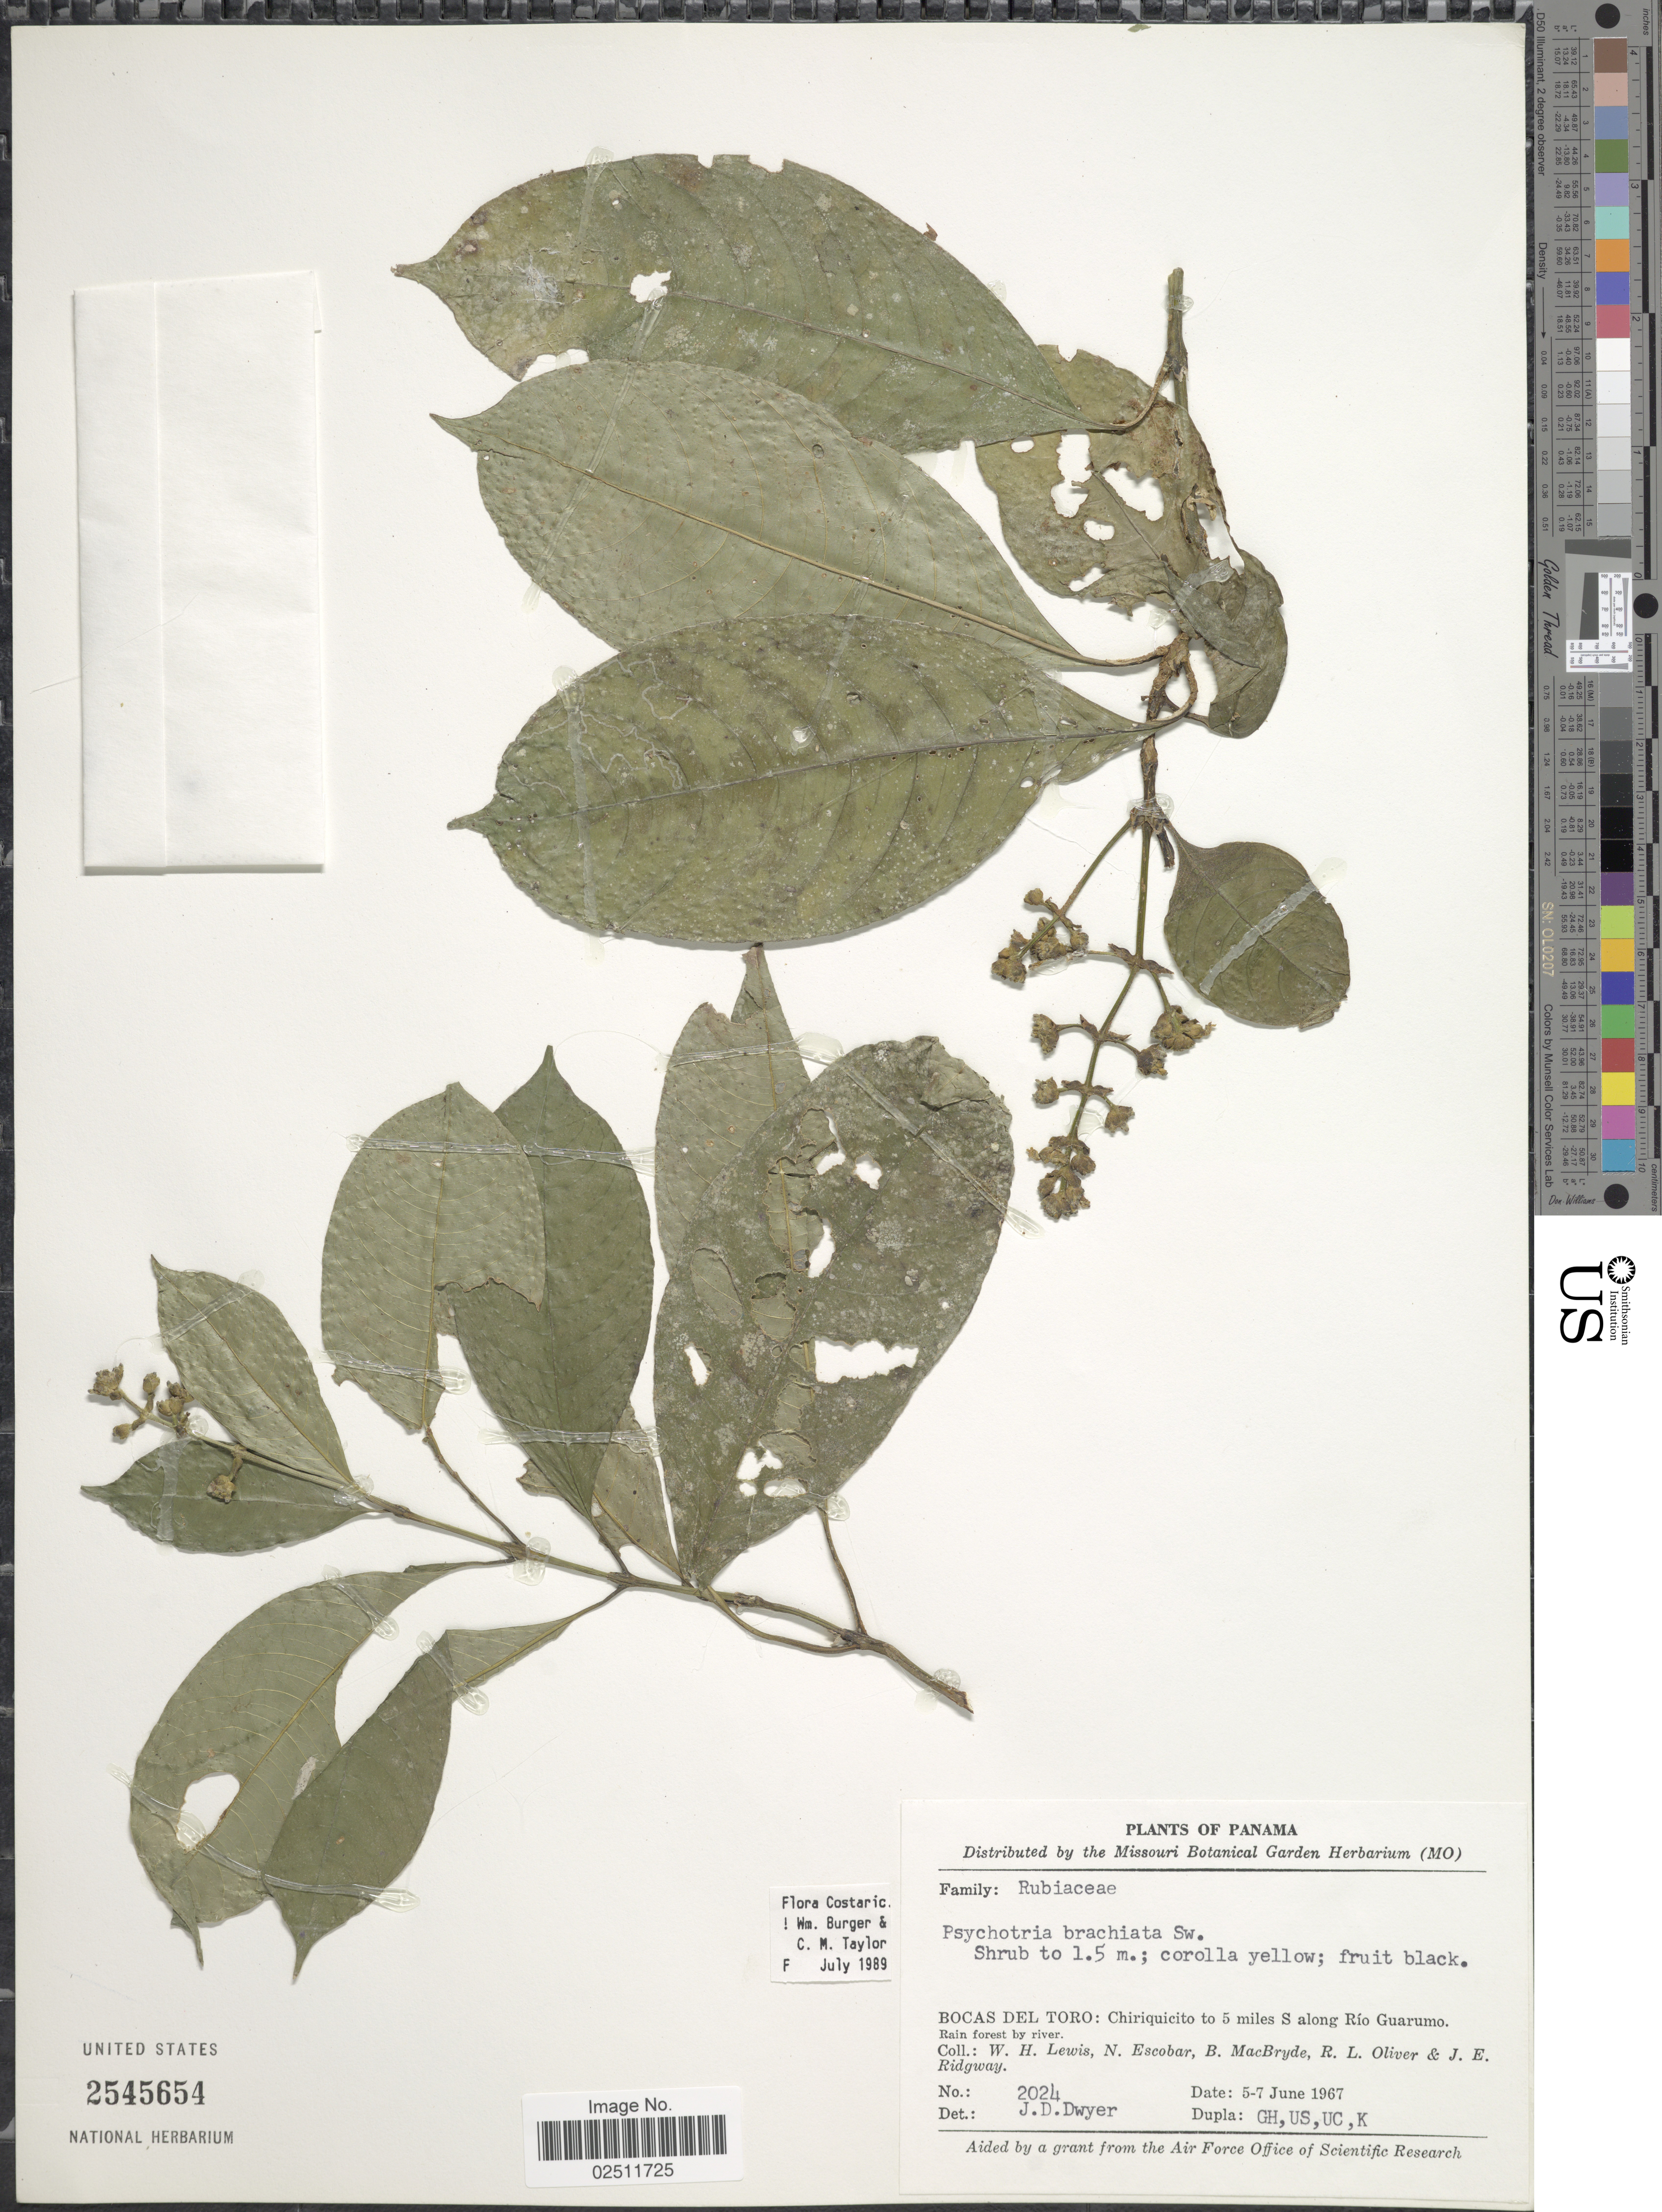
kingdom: Plantae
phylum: Tracheophyta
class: Magnoliopsida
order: Gentianales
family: Rubiaceae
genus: Psychotria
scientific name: Psychotria brachiata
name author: Sw.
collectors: W. H. Lewis, N. Escobar, B. MacBryde, R. Oliver & J. Ridgway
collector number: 2024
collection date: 1967-06-05/1967-06-07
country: Panama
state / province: Bocas del Toro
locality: Chiriquicito to 5 miles S along Rio Guarumo.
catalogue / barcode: US 2545654